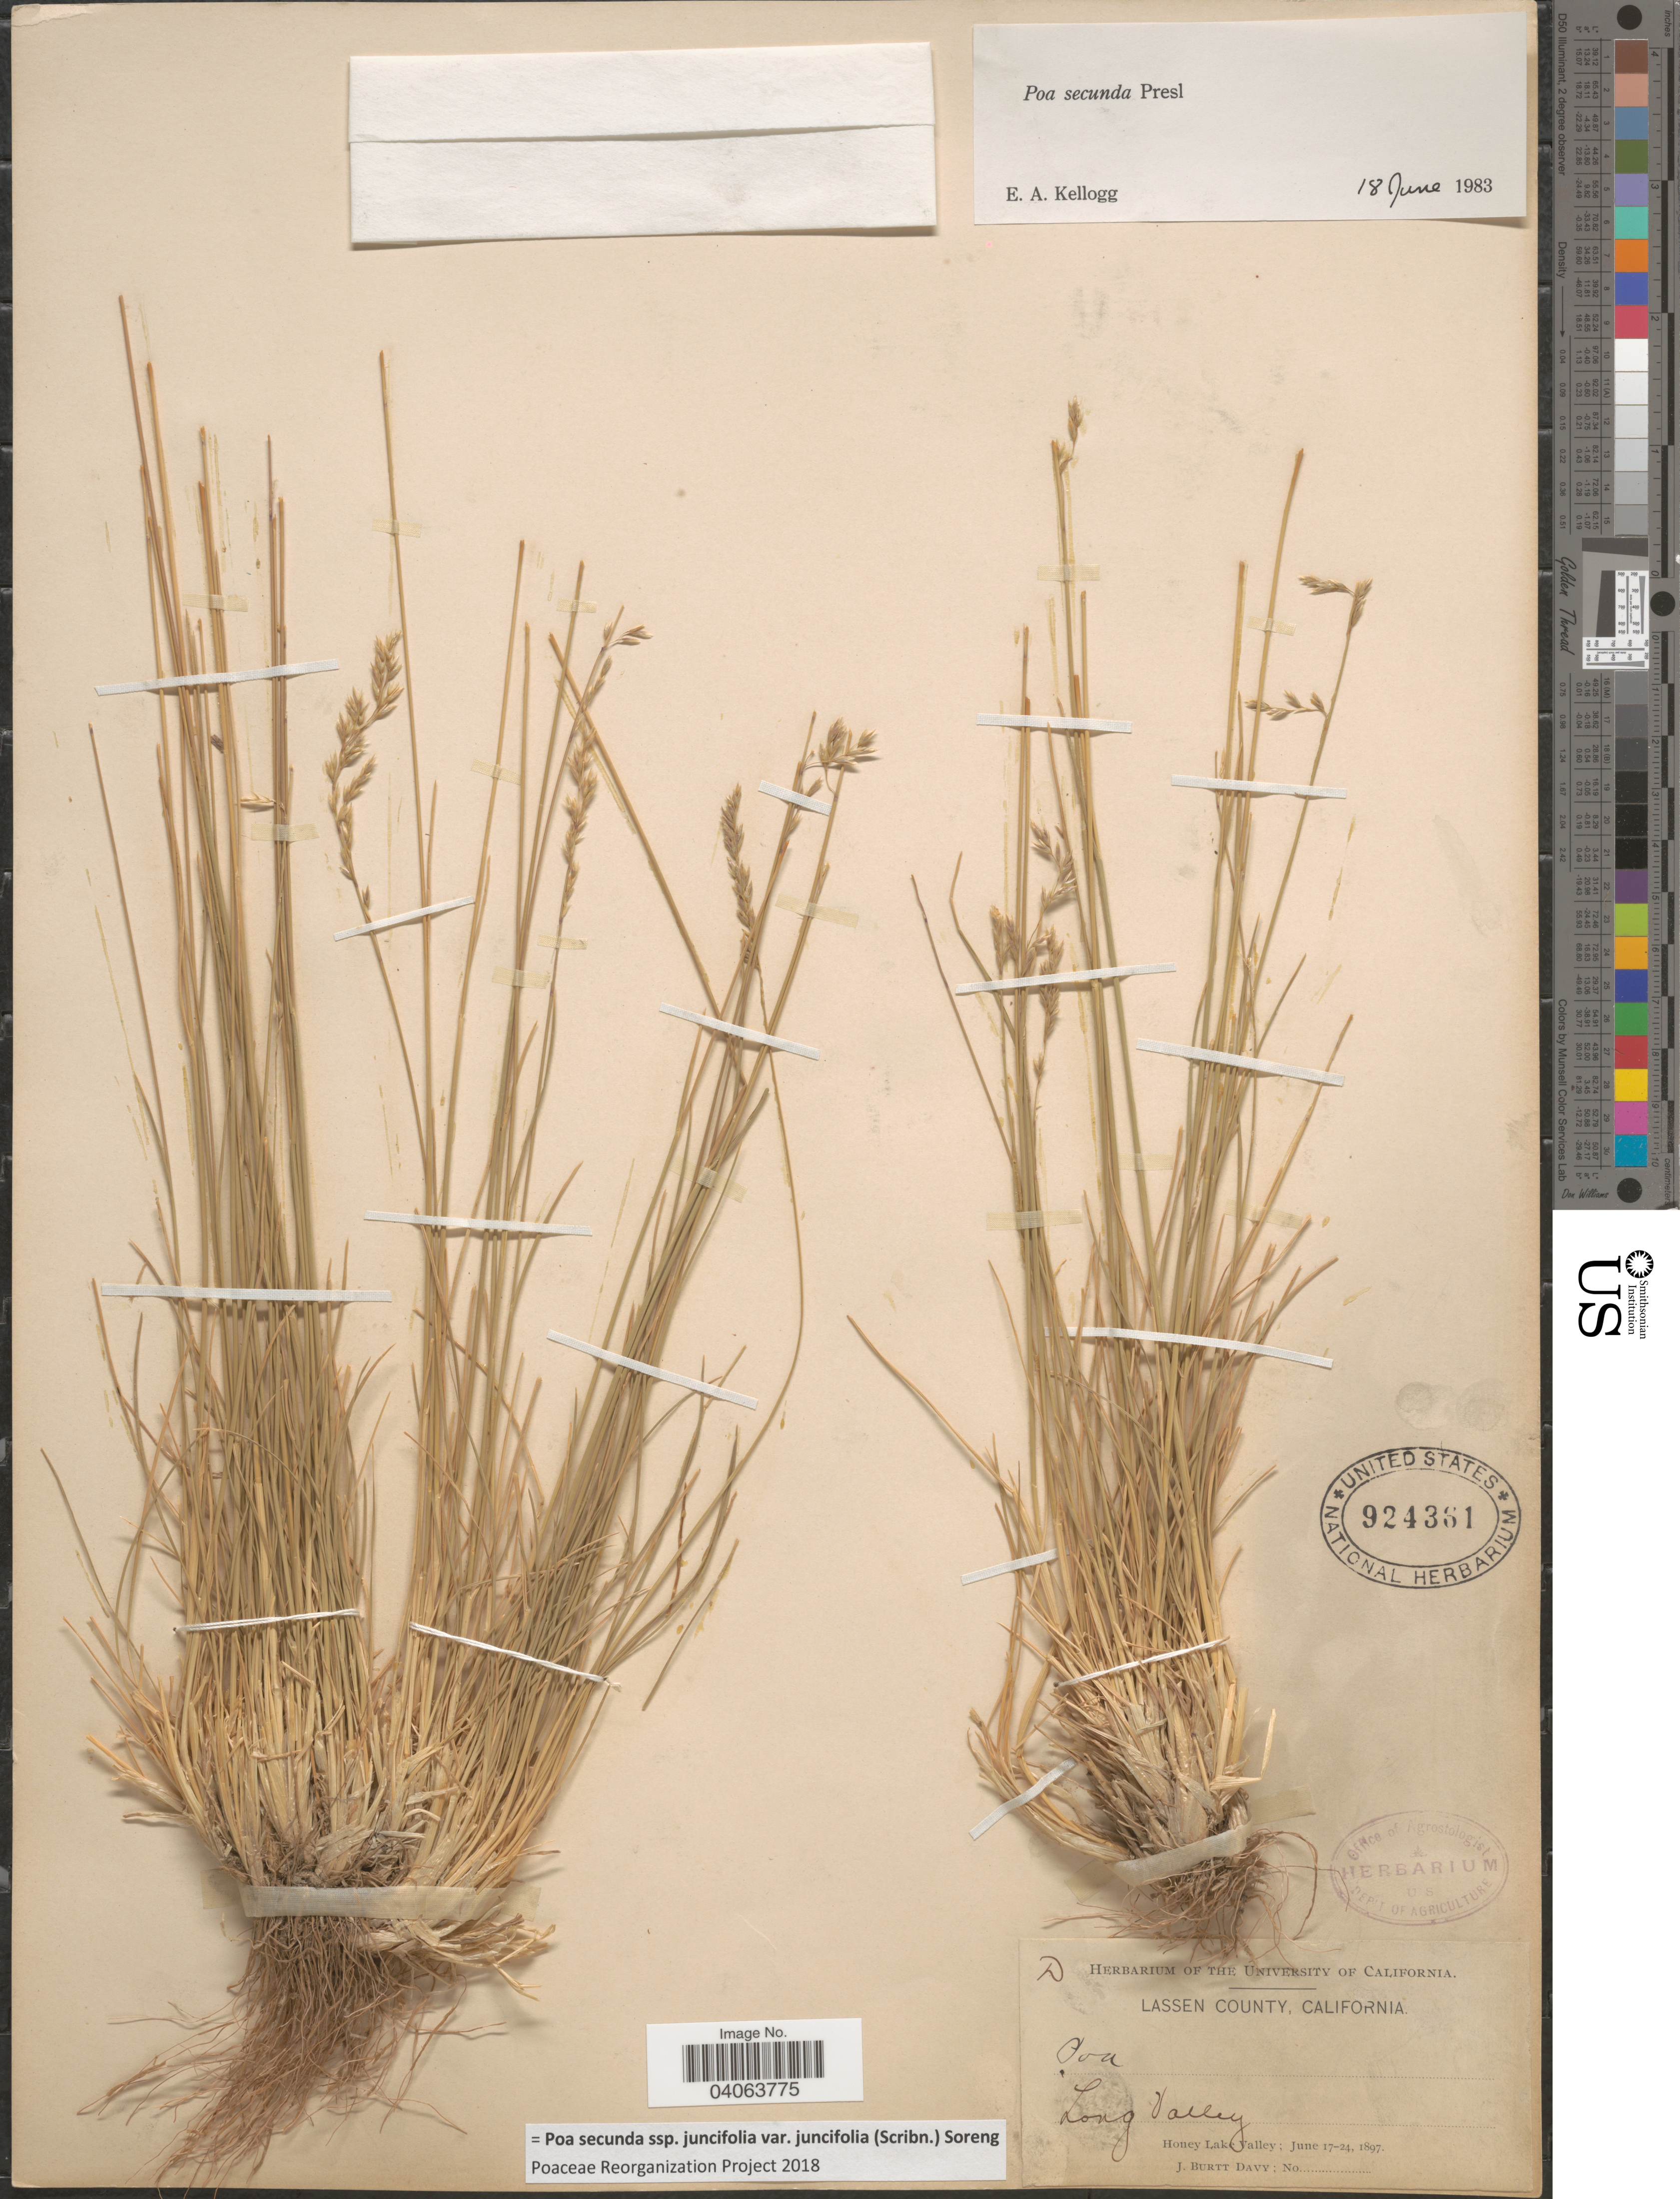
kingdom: Plantae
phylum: Tracheophyta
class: Liliopsida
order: Poales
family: Poaceae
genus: Poa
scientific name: Poa secunda subsp. juncifolia var. juncifolia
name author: (Scribn.) Soreng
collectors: J. Burtt Davy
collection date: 1897-06-17/1897-06-24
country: United States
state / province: California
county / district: Lassen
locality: Lassen County. Long Valley. Honey Lake Valley.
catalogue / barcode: US 924361